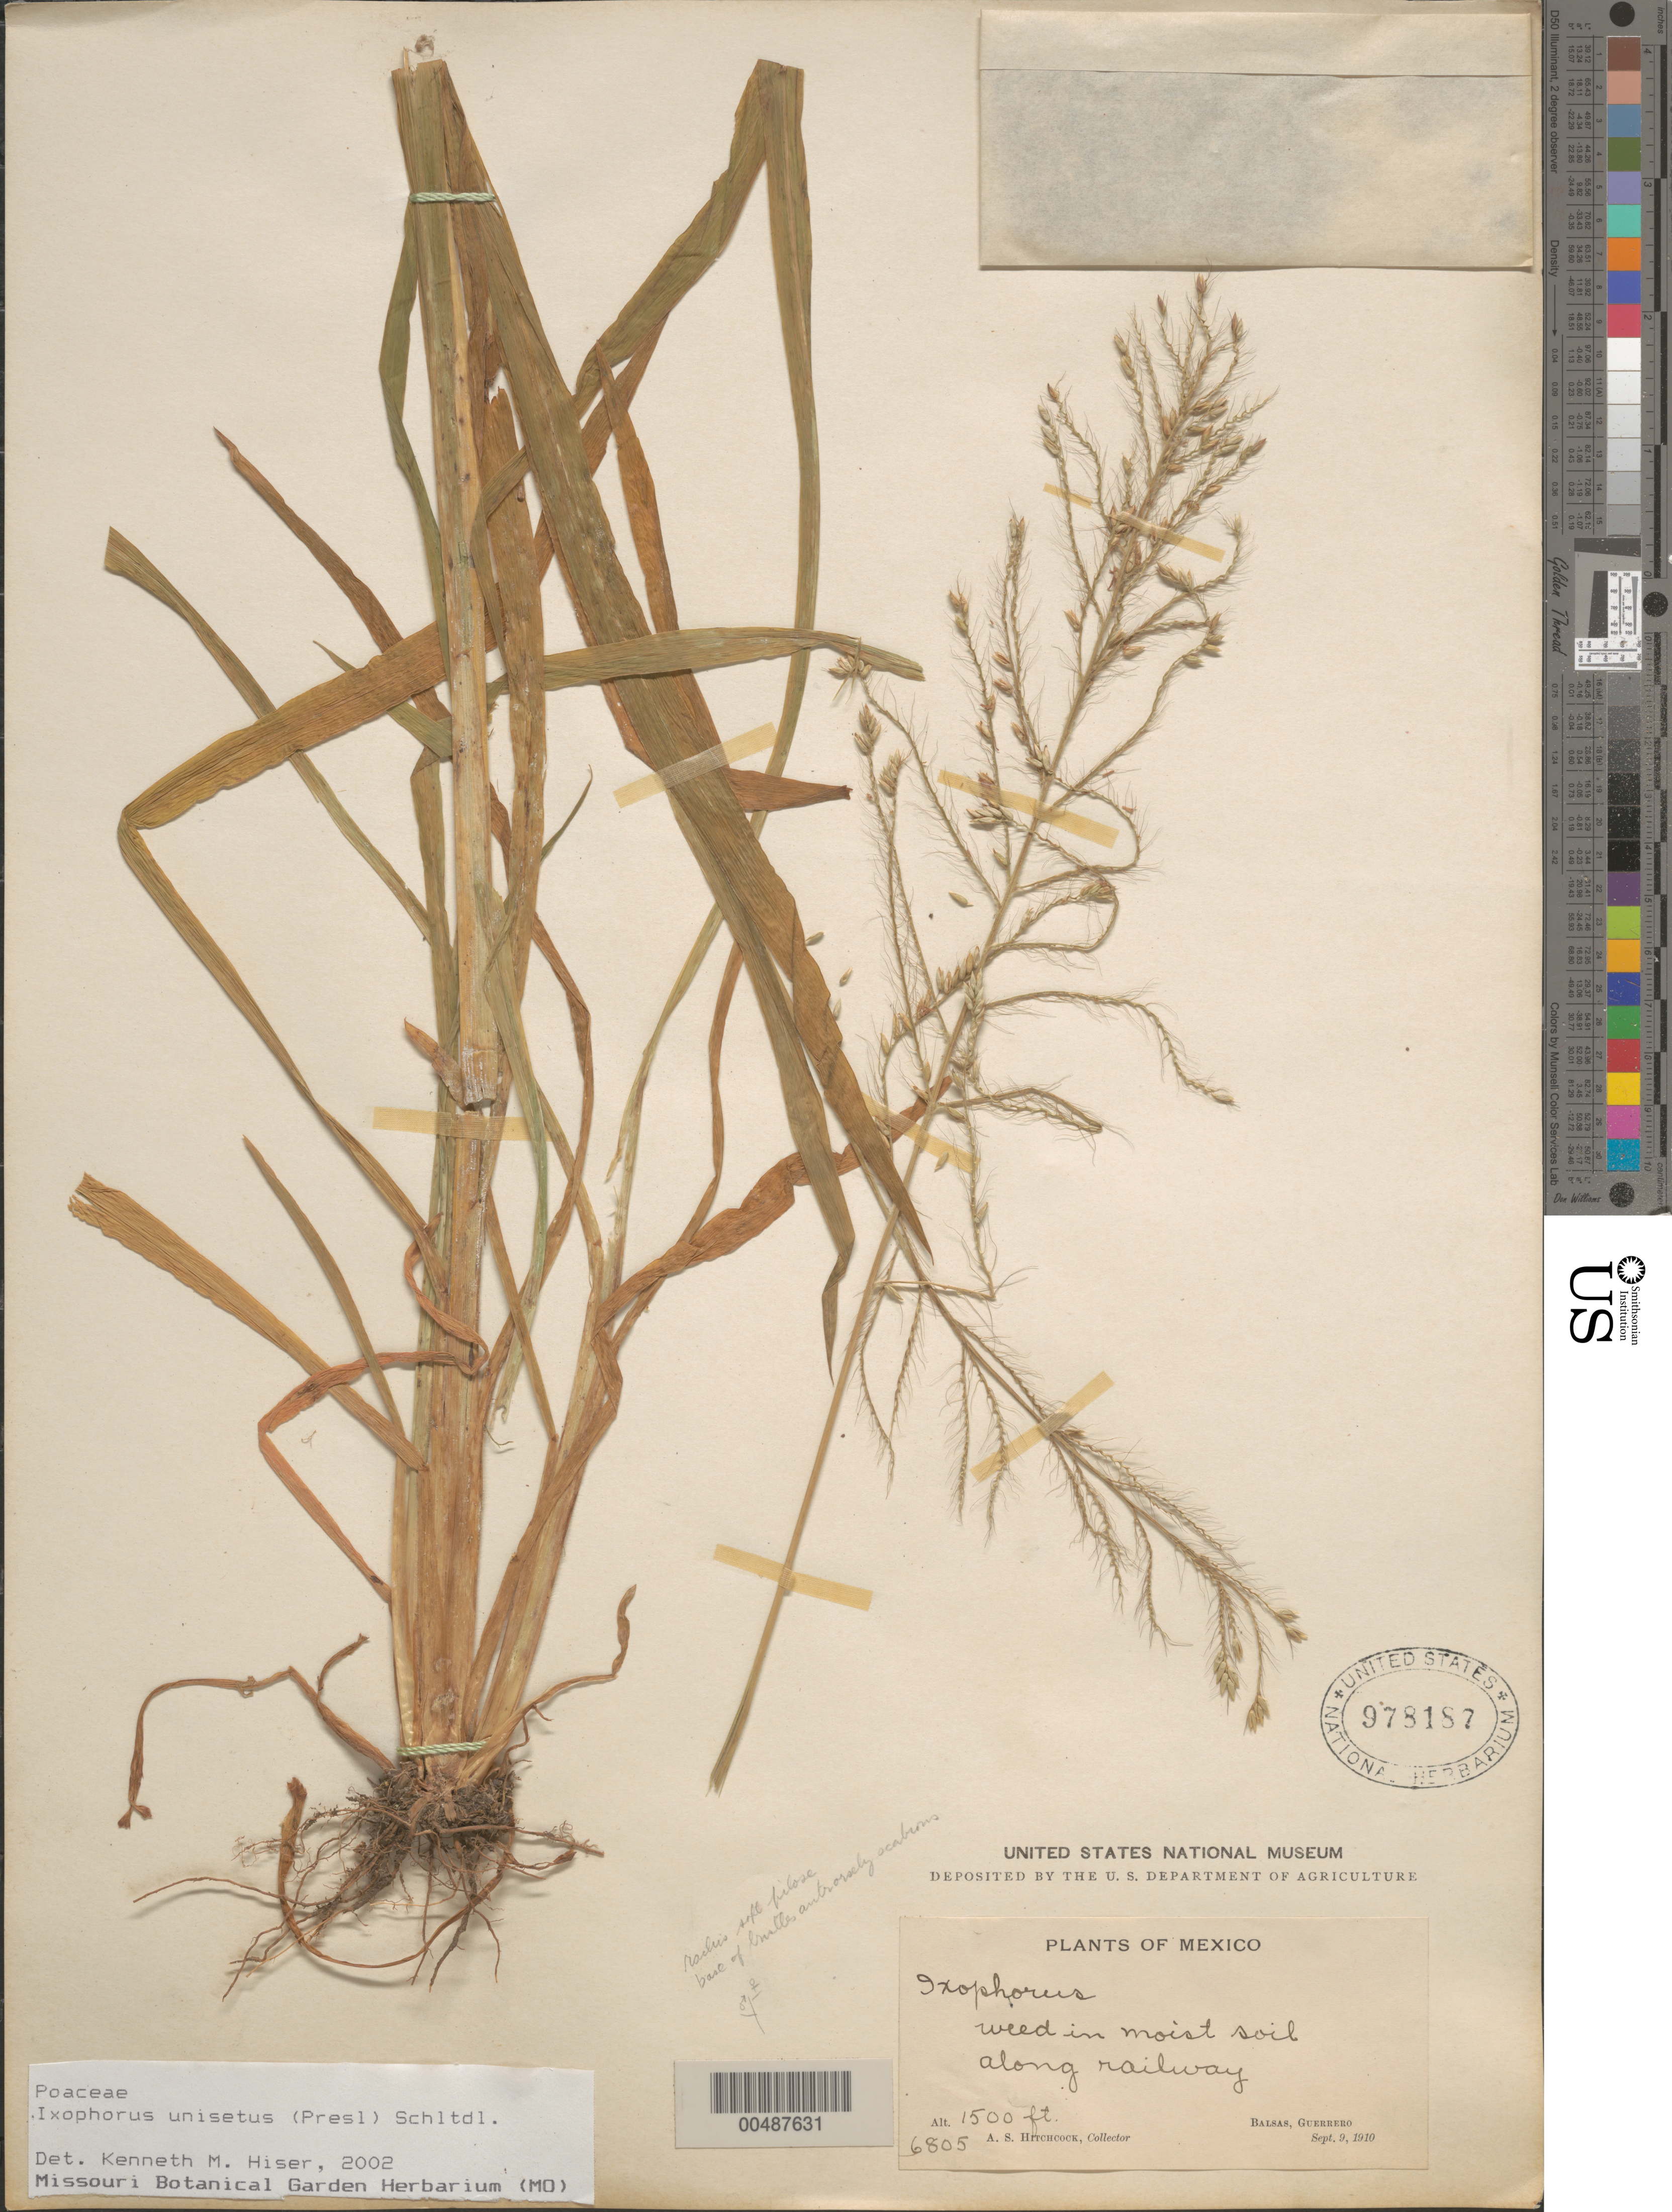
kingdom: Plantae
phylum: Tracheophyta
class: Liliopsida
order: Poales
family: Poaceae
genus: Ixophorus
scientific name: Ixophorus unisetus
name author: (J. Presl) Schltdl.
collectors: A. S. Hitchcock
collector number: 6805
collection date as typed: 9 Sep 1910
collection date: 1910-09-09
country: Mexico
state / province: Guerrero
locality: Balsas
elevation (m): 457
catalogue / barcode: US 978187